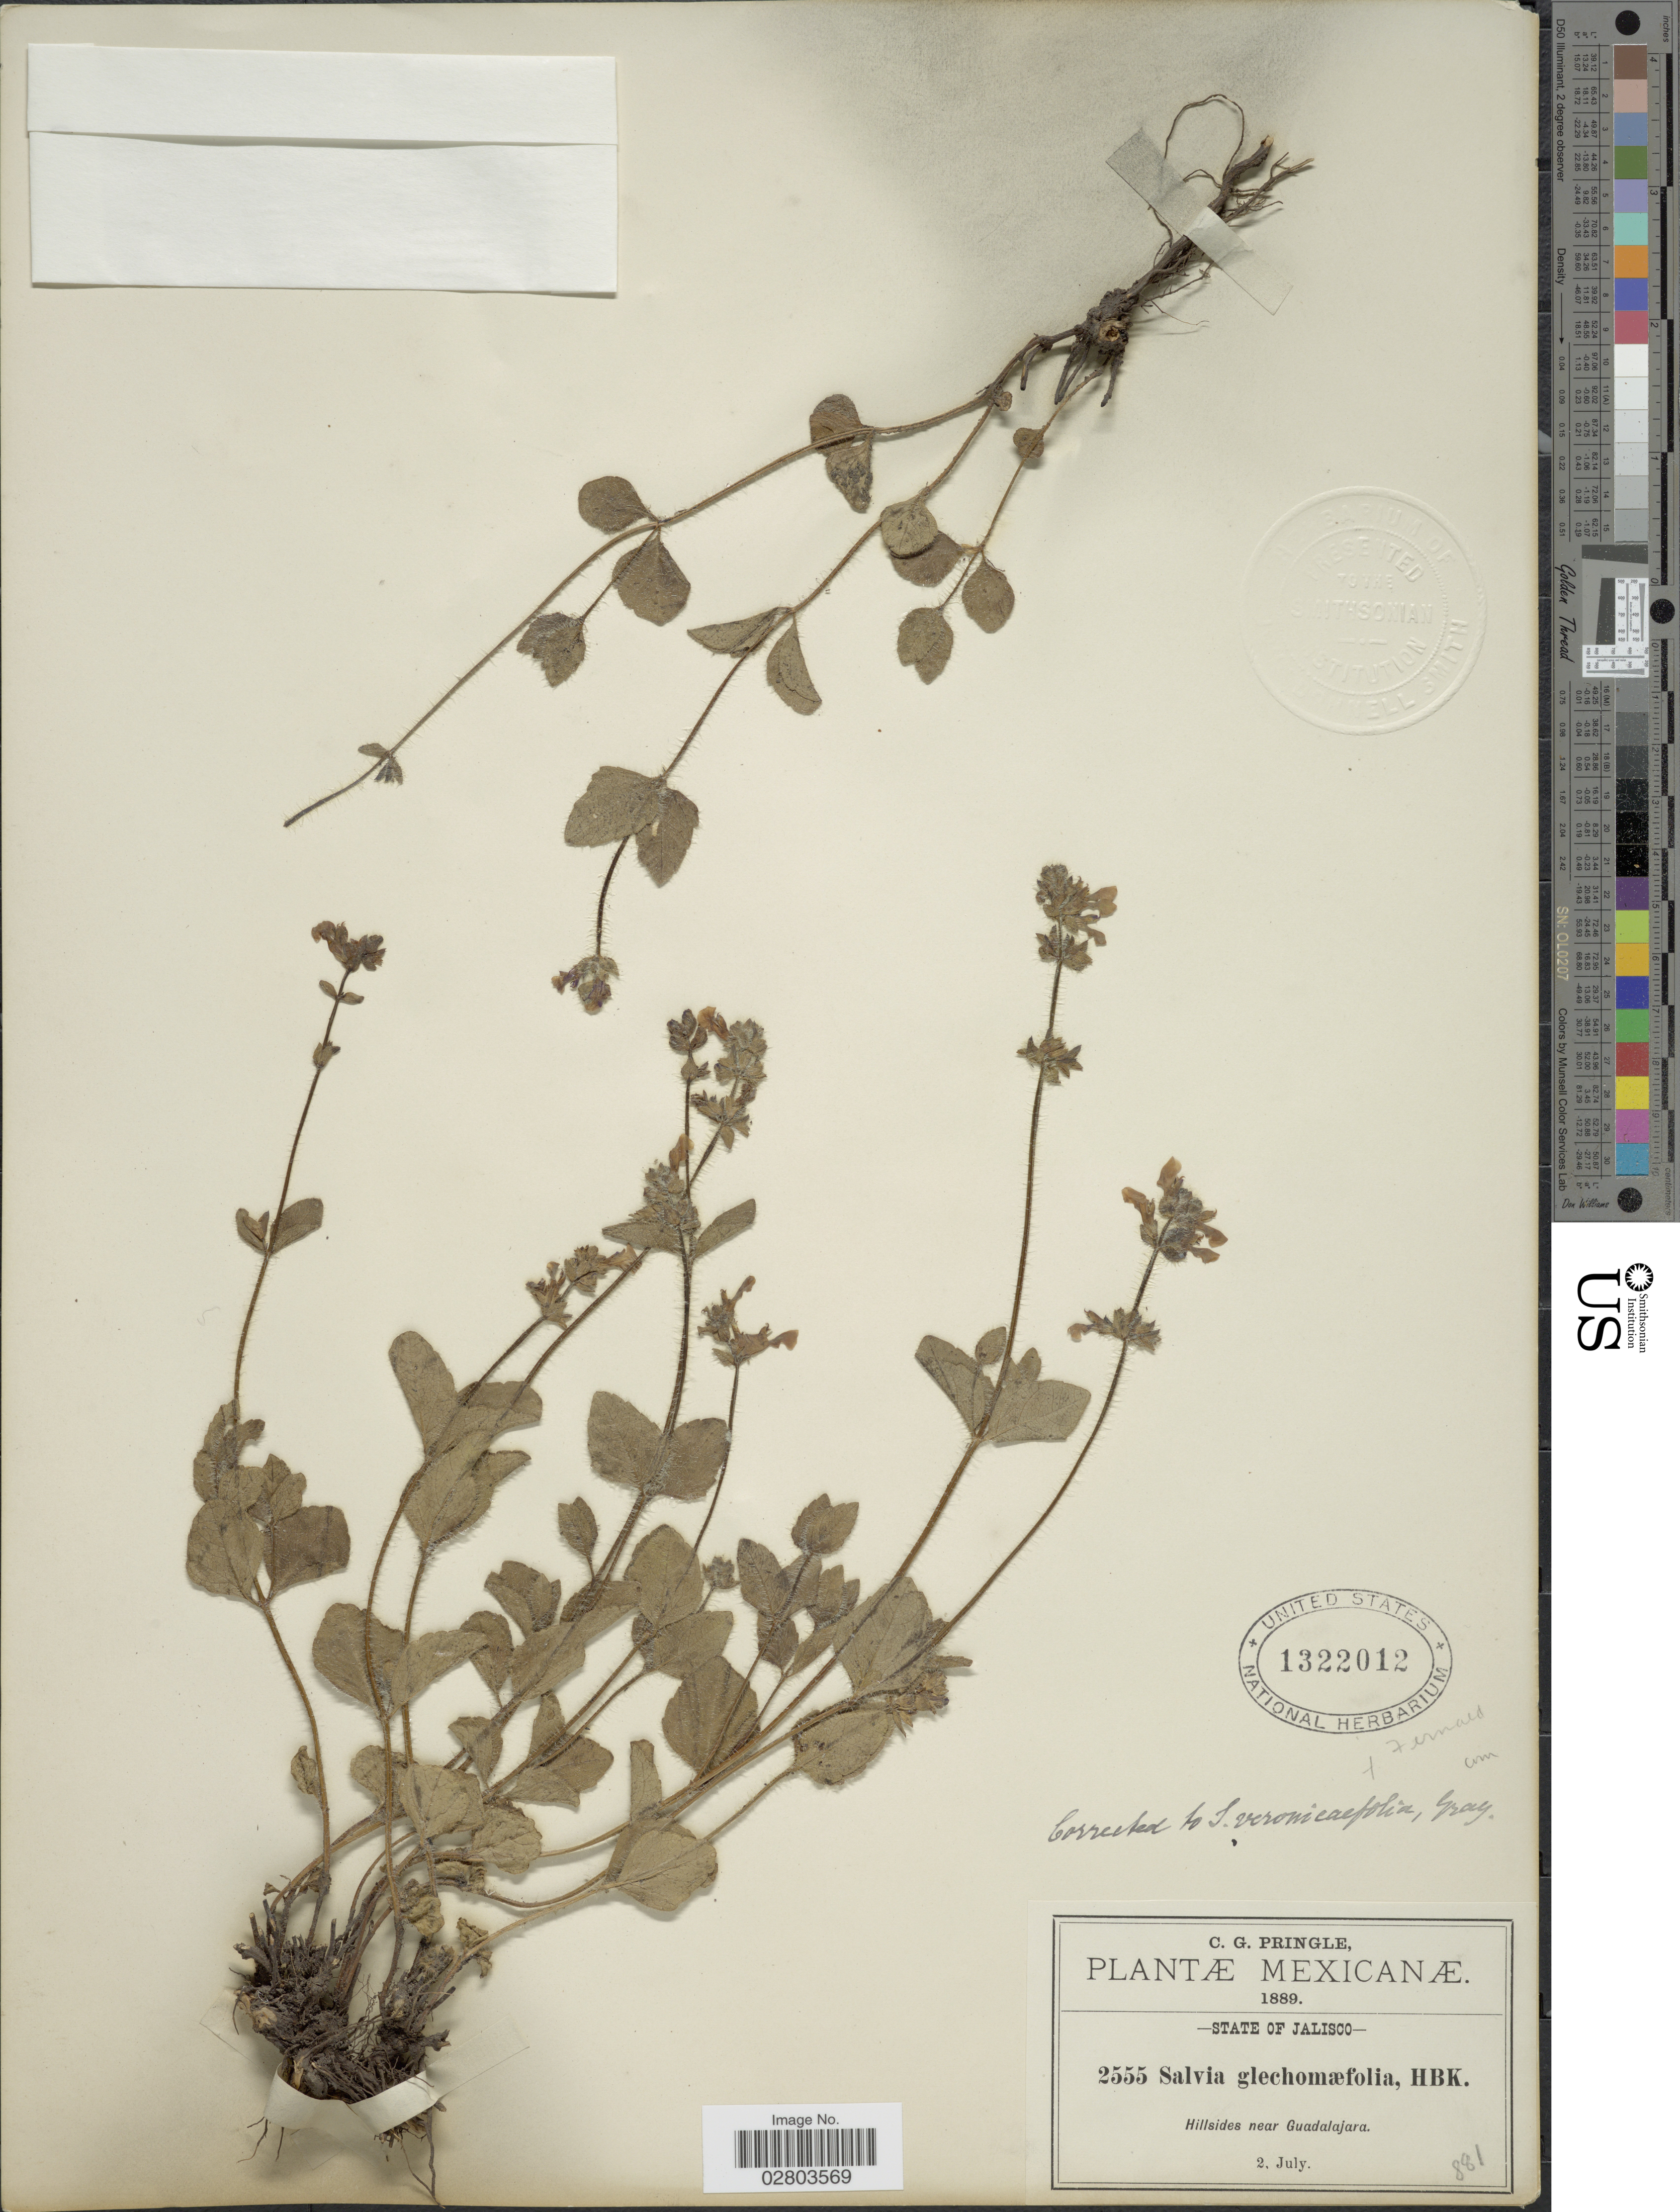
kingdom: Plantae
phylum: Tracheophyta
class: Magnoliopsida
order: Lamiales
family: Lamiaceae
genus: Salvia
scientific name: Salvia veronicaefolia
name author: A. Gray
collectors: C. G. Pringle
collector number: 2555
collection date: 1889-07-02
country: Mexico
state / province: Jalisco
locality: Hillsides near Guadalajara.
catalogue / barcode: US 1322012